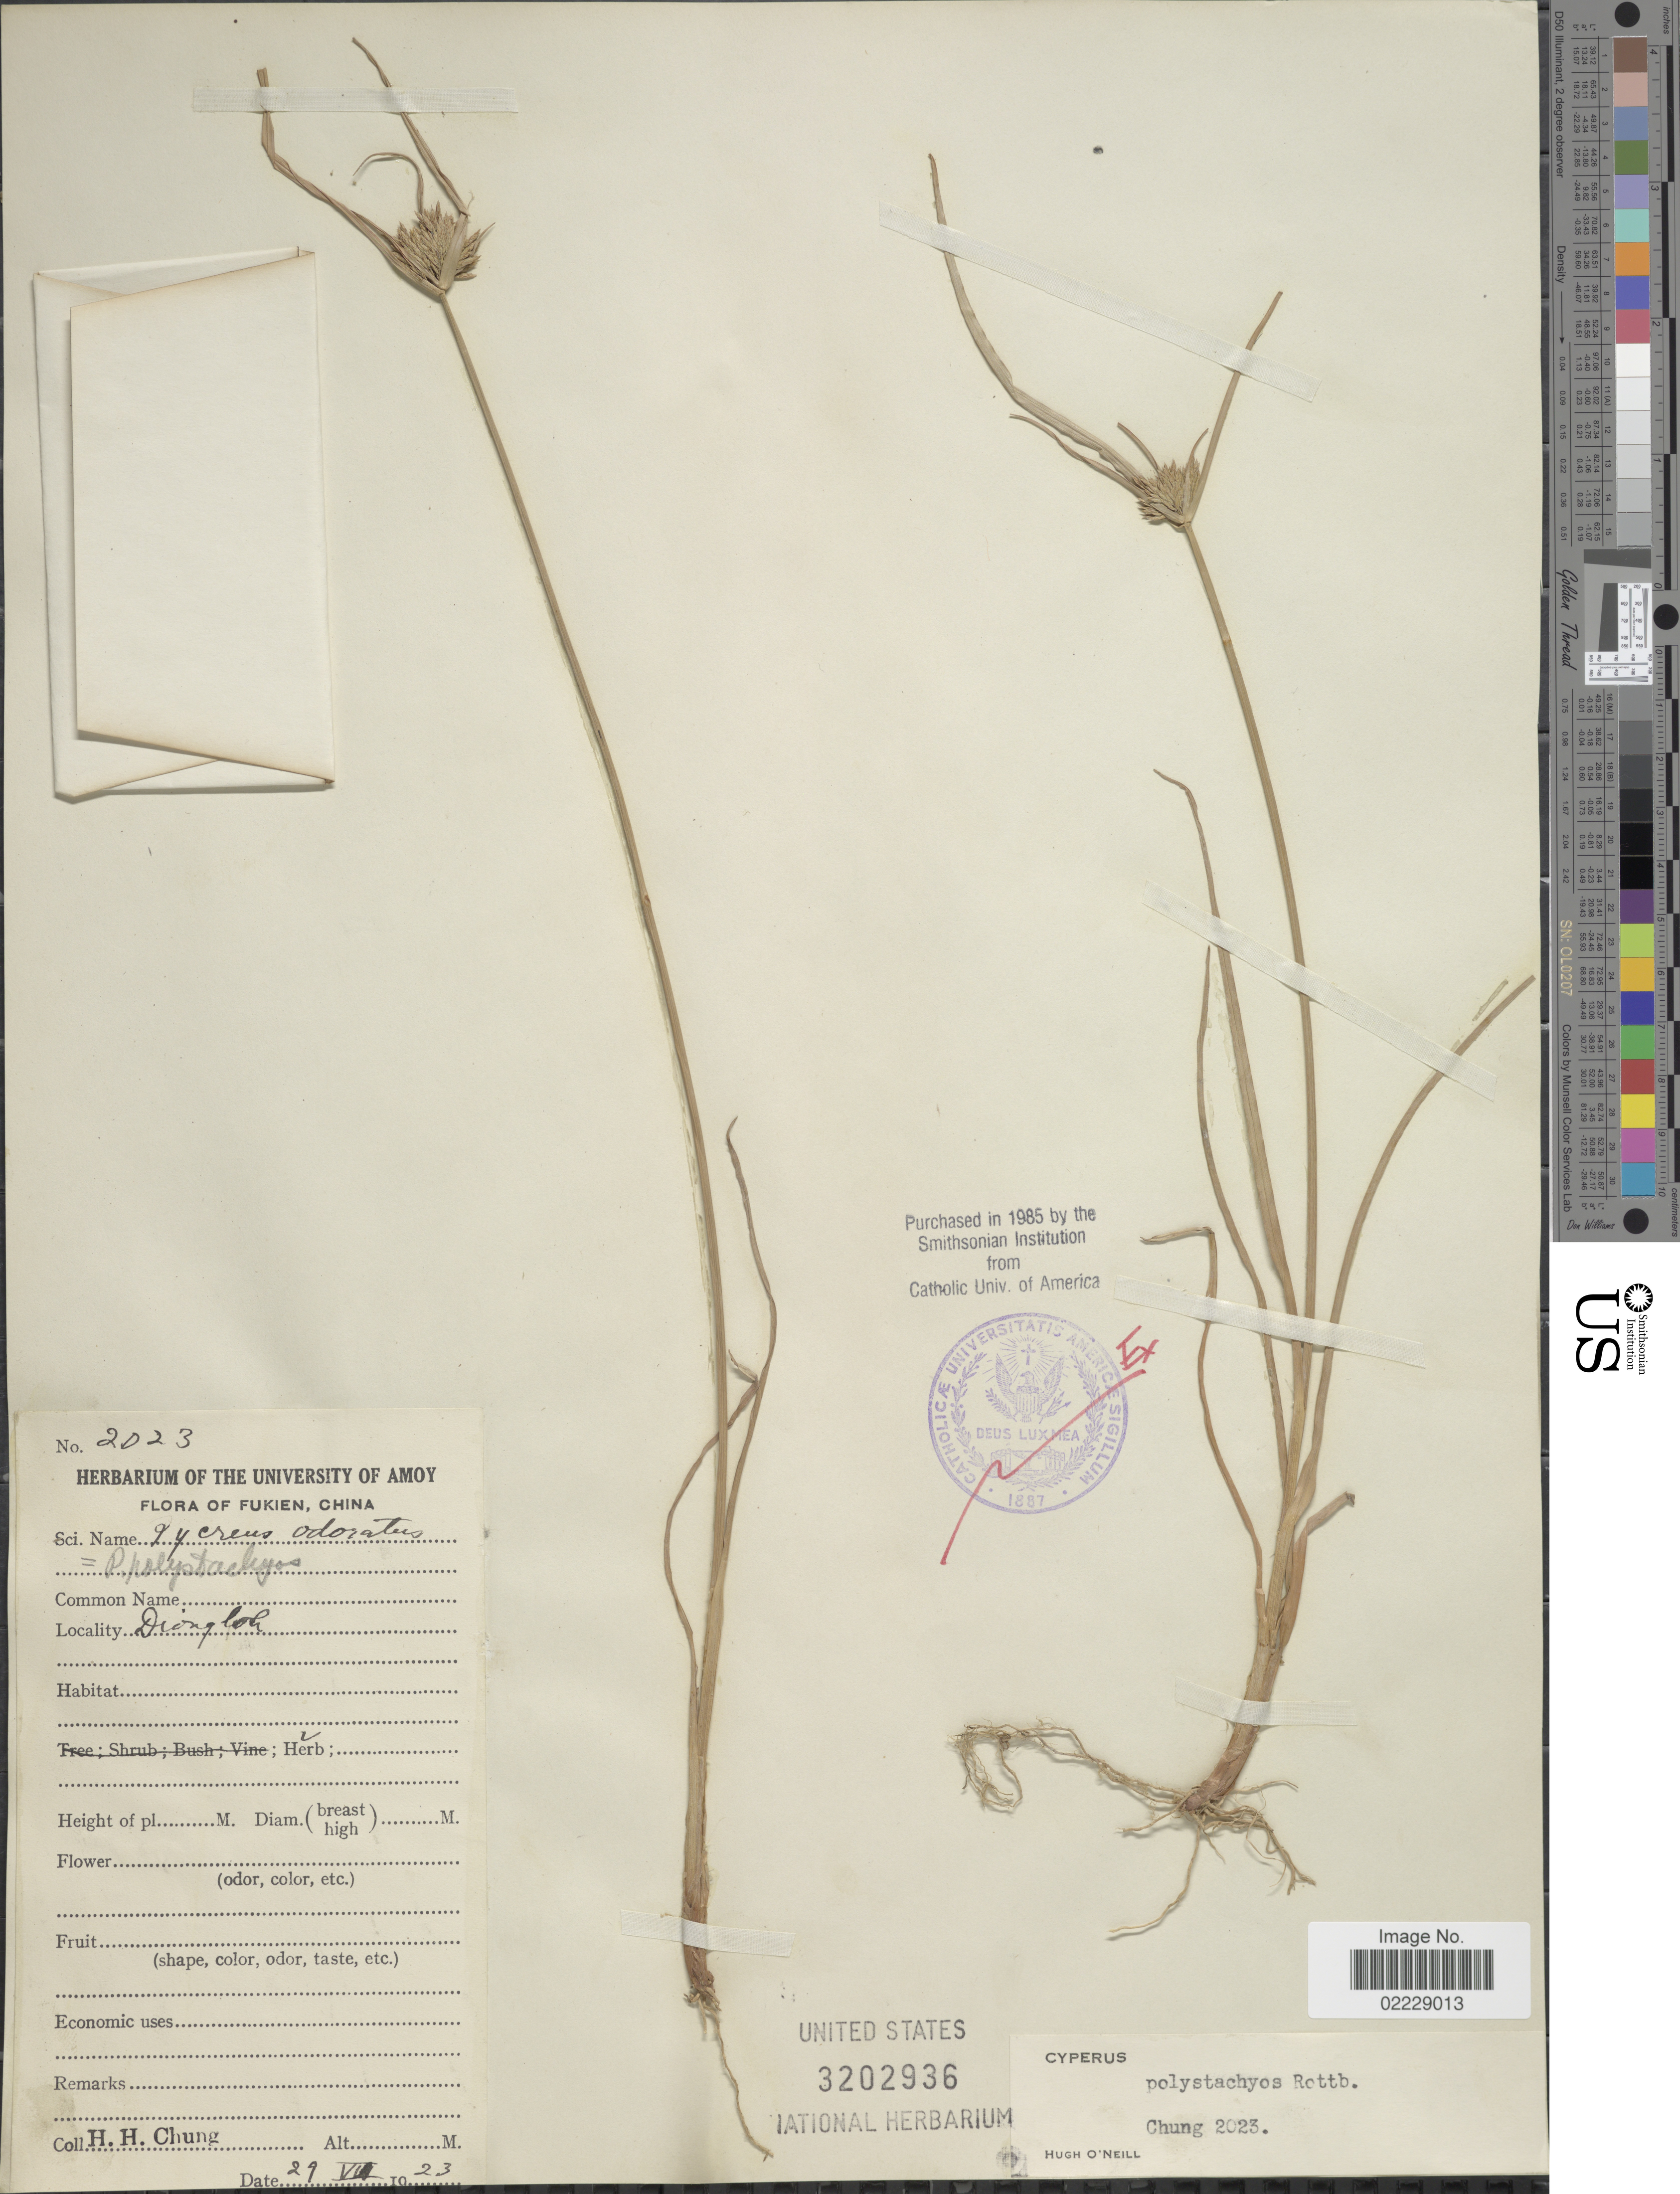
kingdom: Plantae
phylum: Tracheophyta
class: Liliopsida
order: Poales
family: Cyperaceae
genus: Cyperus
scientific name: Cyperus polystachyos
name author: Rottb.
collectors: H. Chung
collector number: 2023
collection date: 1923-06-29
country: China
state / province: Fujian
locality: Fukien. Diongloh [interpreted]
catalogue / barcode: US 3202936